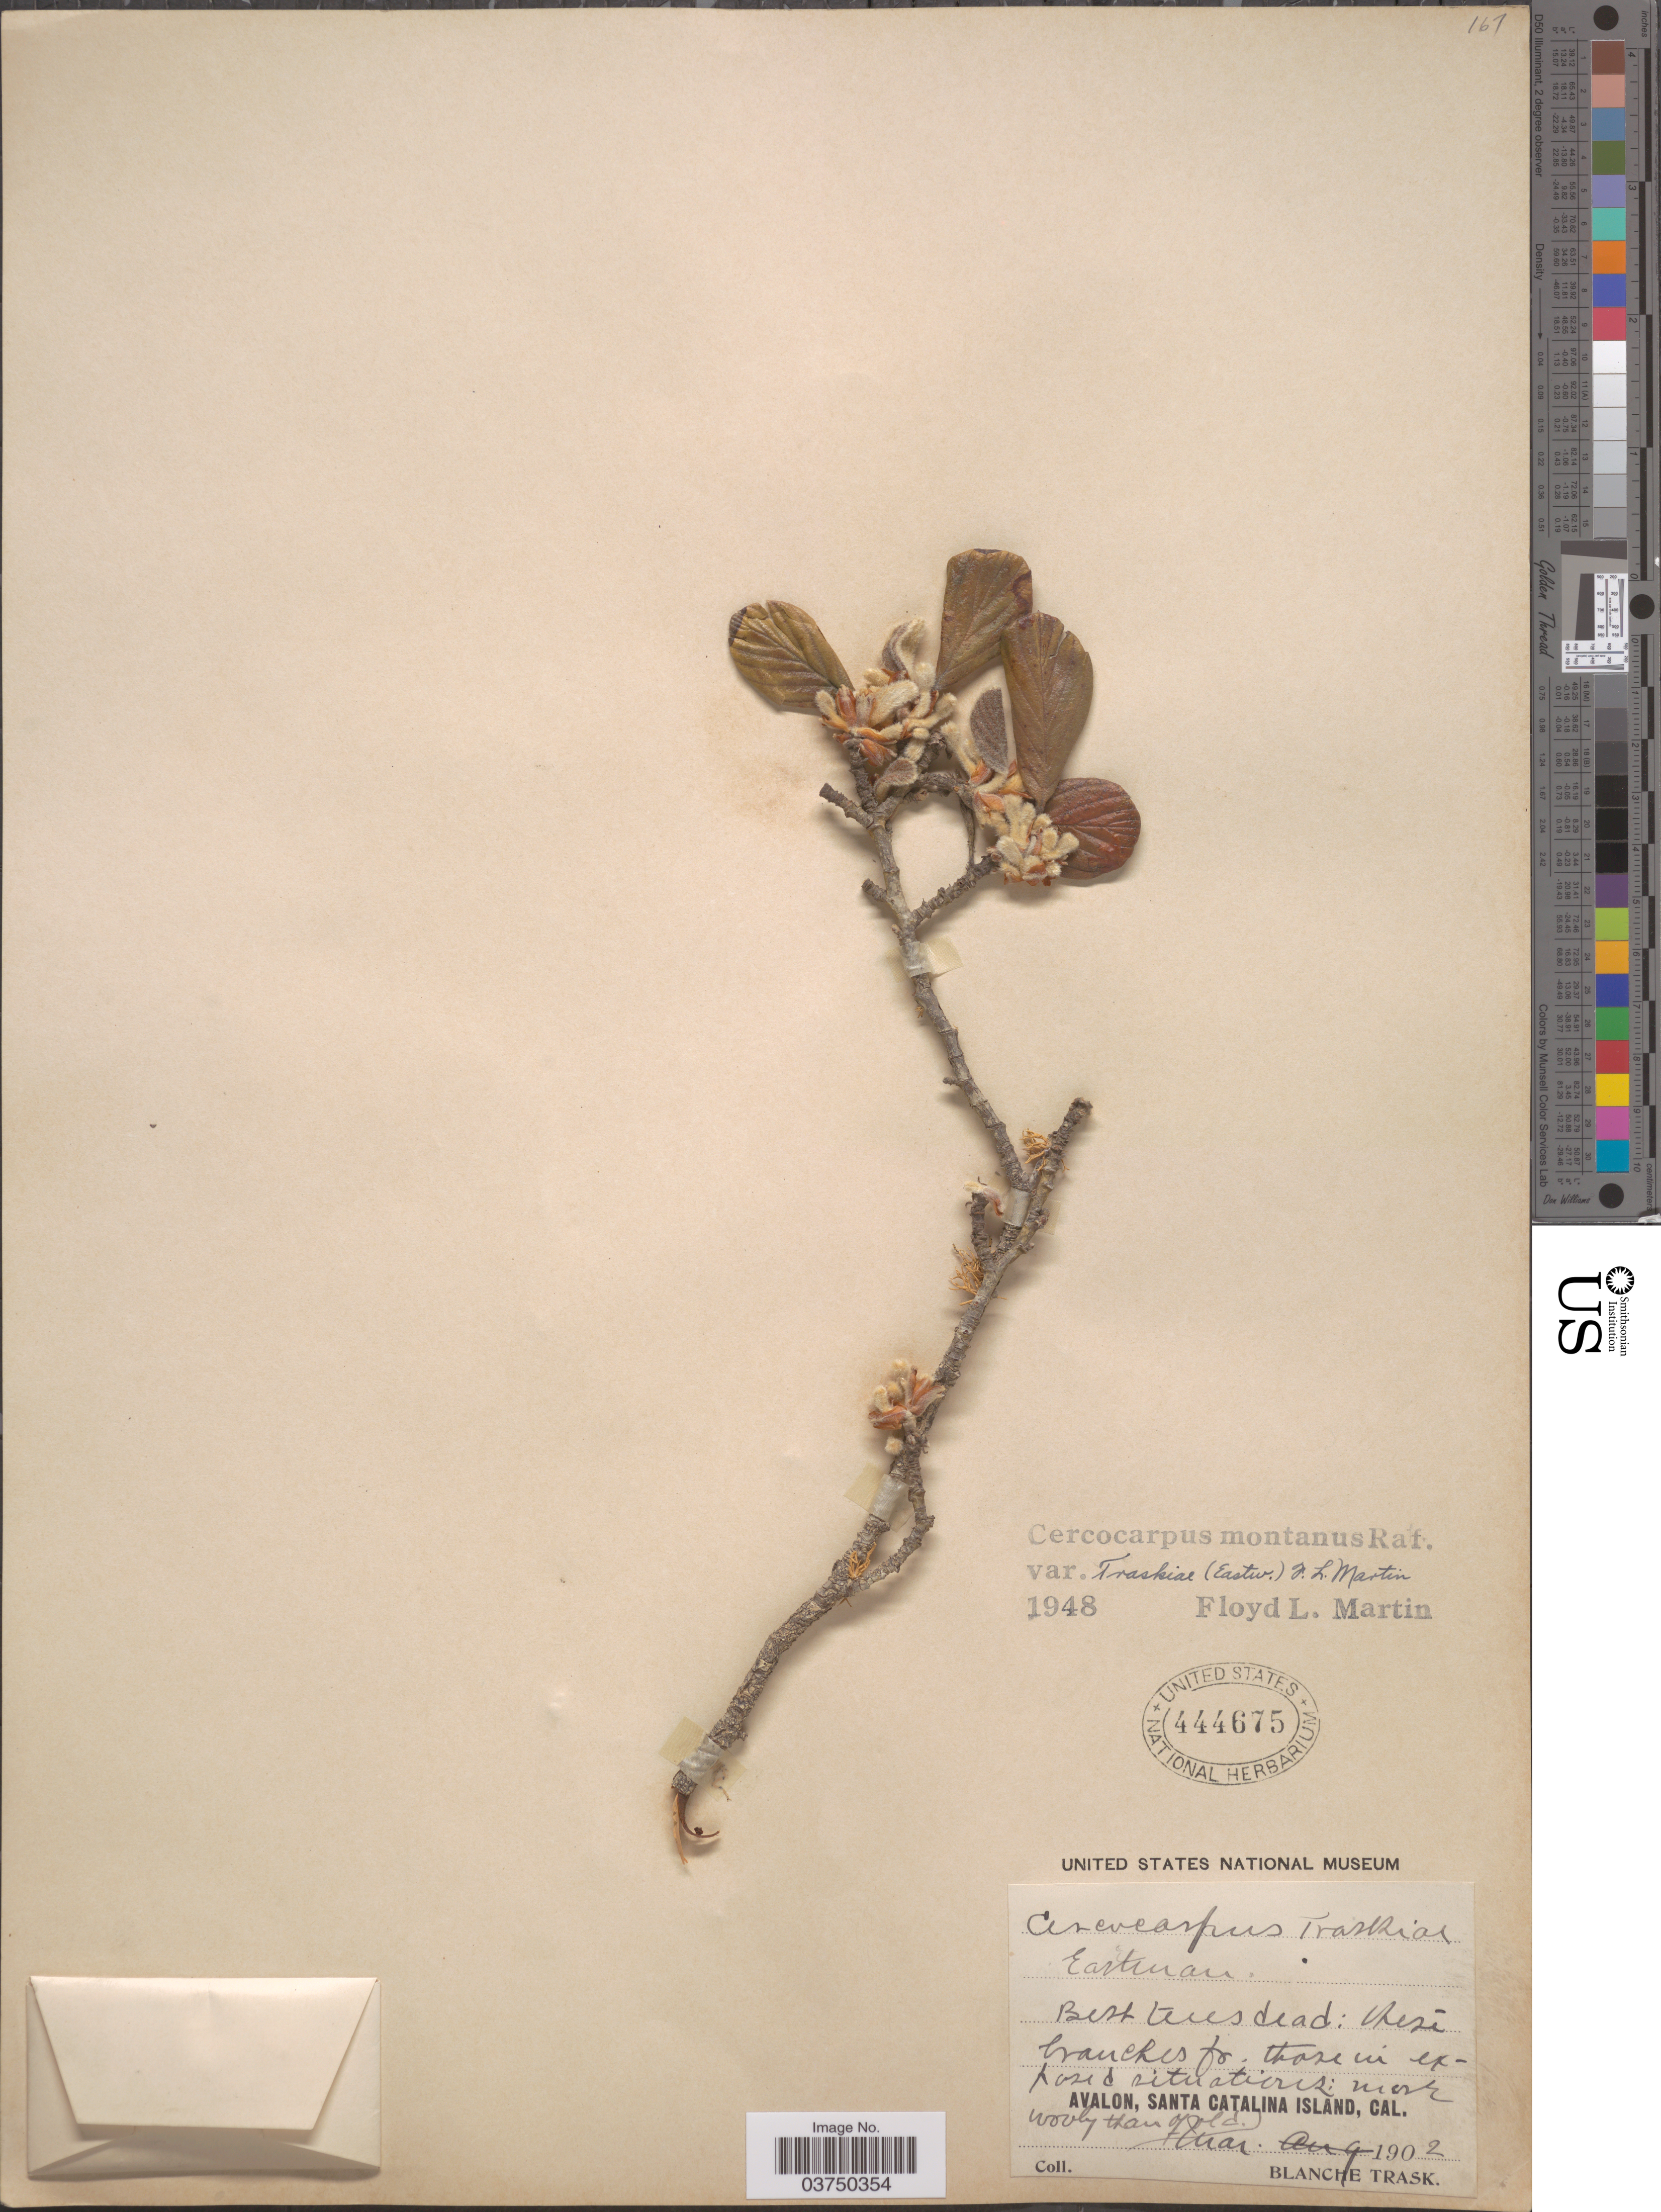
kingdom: Plantae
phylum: Tracheophyta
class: Magnoliopsida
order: Rosales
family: Rosaceae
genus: Cercocarpus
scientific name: Cercocarpus montanus var. traskiae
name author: (Eastw.) F.L. Martin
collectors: B. Trask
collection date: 1902-03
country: United States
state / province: California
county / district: Los Angeles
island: Santa Catalina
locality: Avalon, Santa Catalina Island.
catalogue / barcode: US 444675